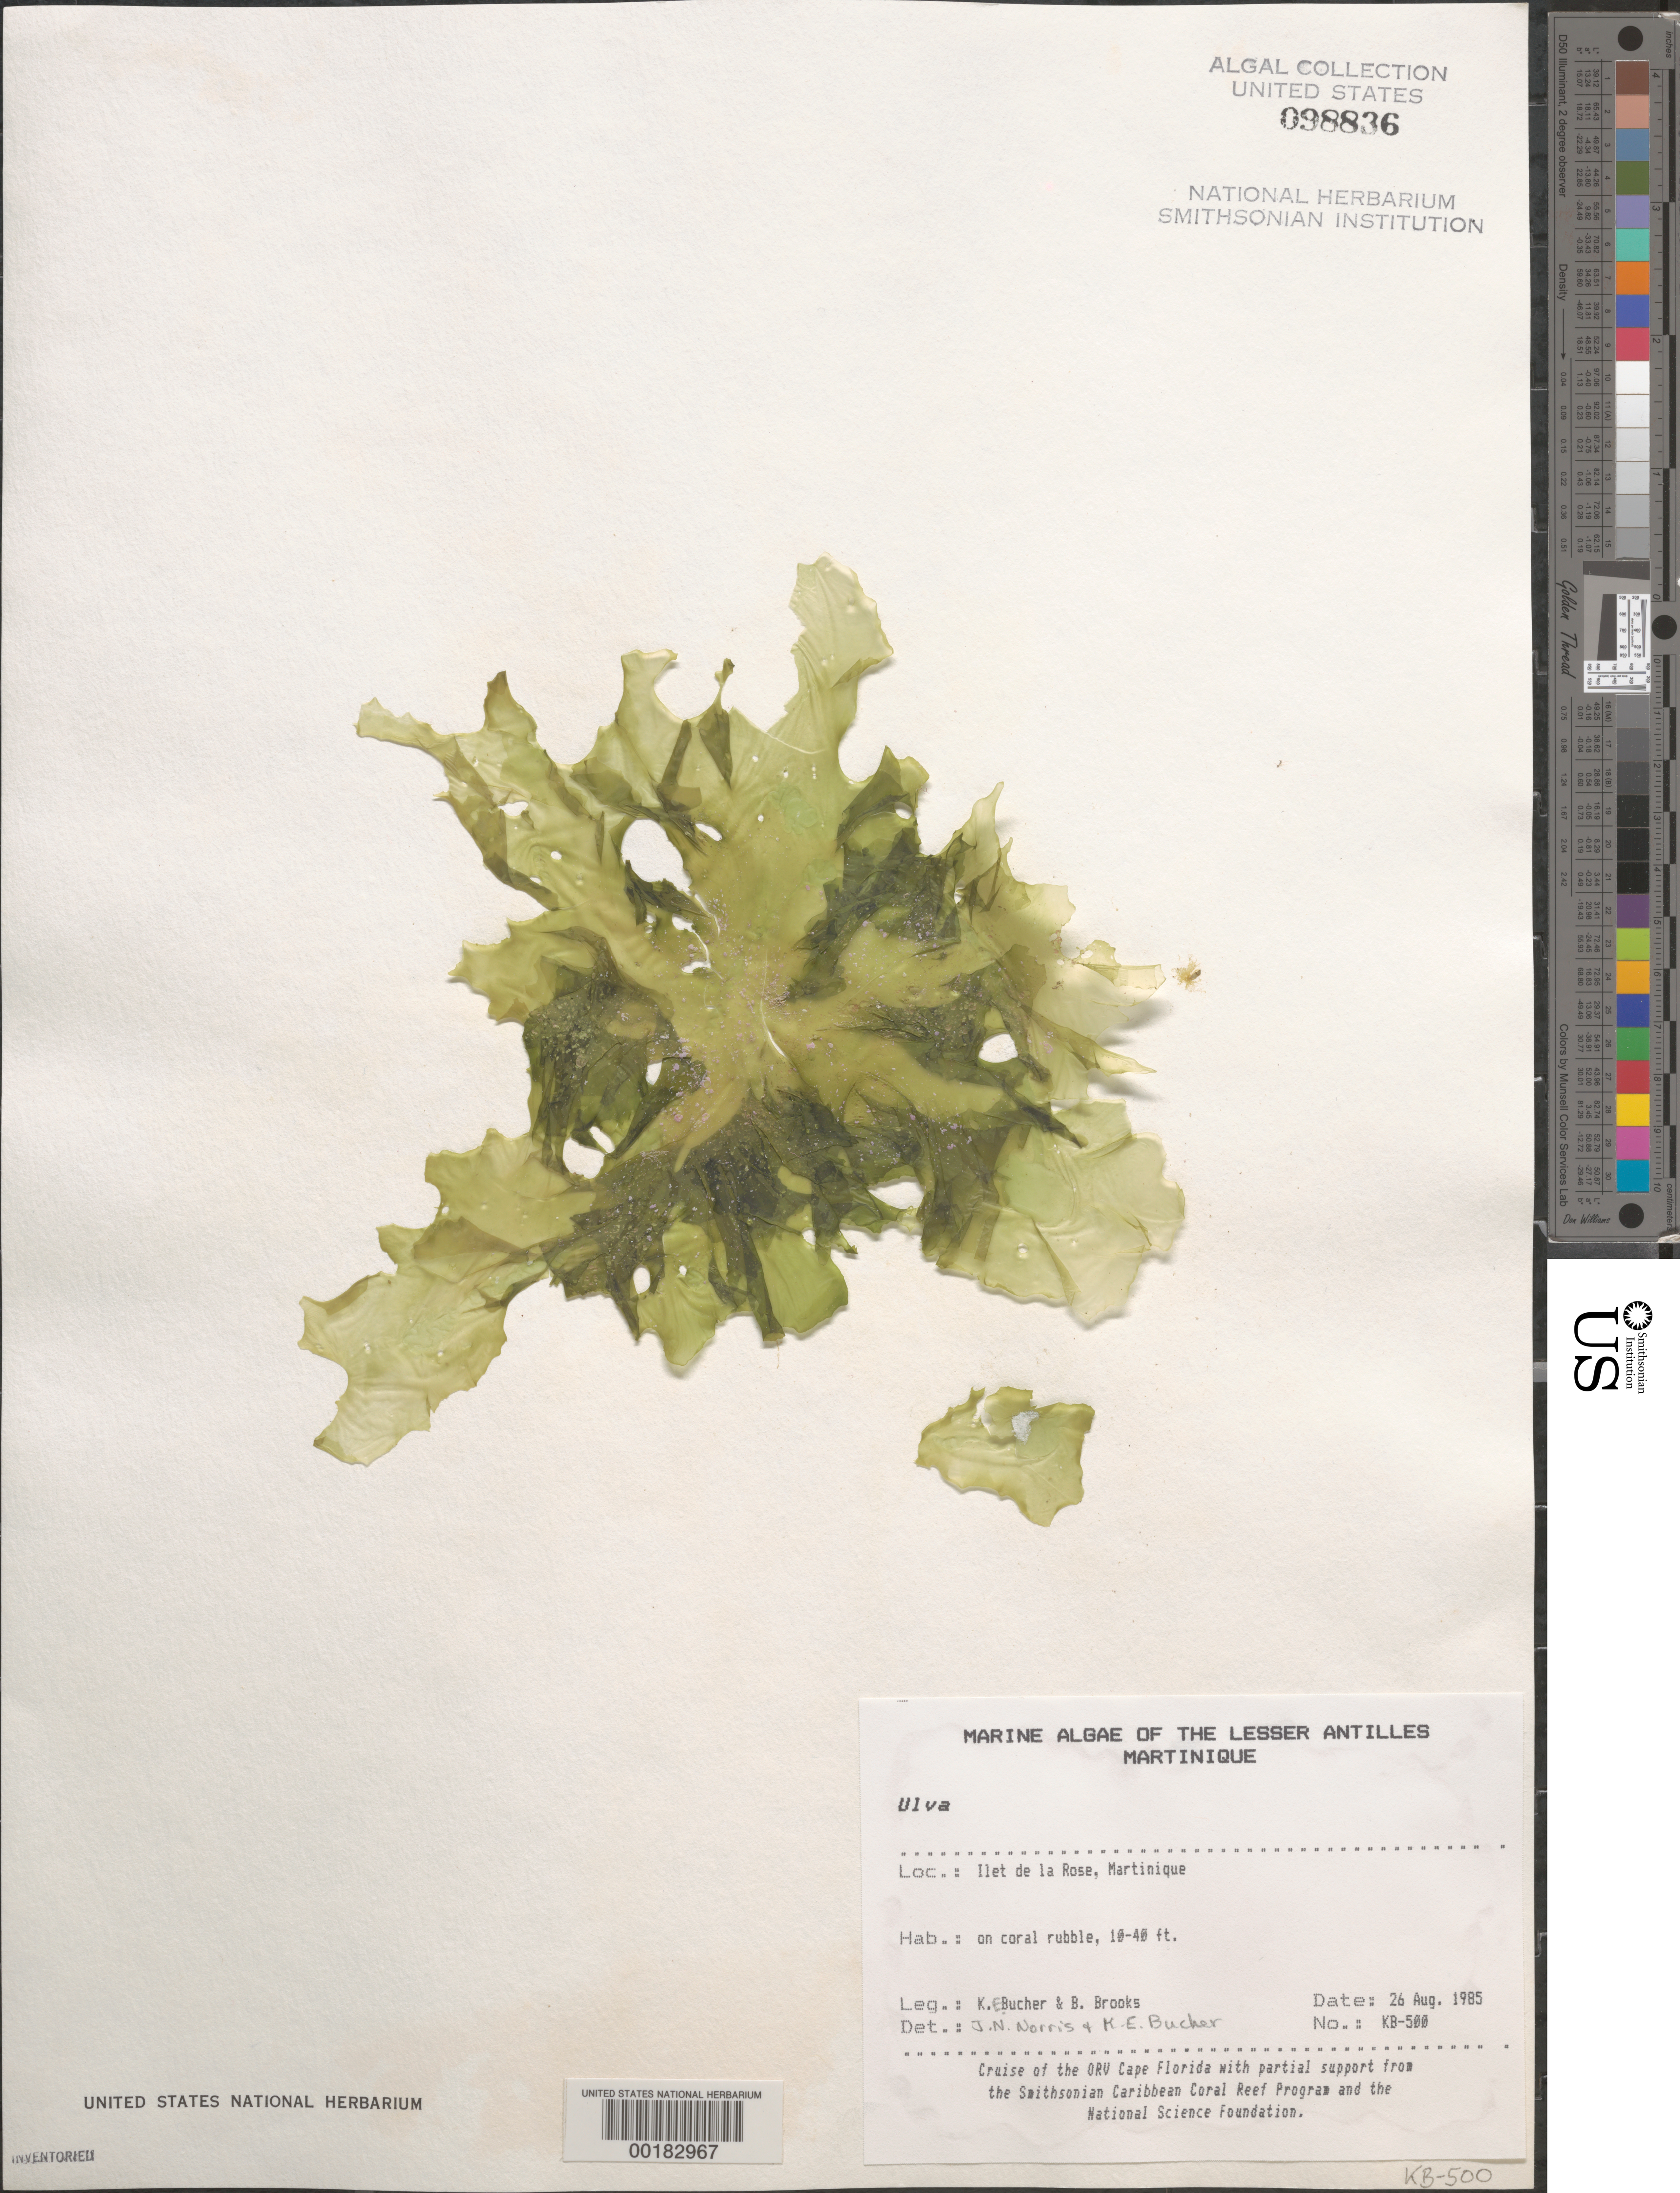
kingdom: Plantae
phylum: Chlorophyta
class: Ulvophyceae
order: Ulvales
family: Ulvaceae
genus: Ulva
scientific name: Ulva sp.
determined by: Norris, J. N.; Bucher, K. E.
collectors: K. E. Bucher & B. Brooks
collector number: Kb-500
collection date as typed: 26 Aug 1985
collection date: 1985-08-26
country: Martinique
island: Ilet de la Rose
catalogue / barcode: US 98836